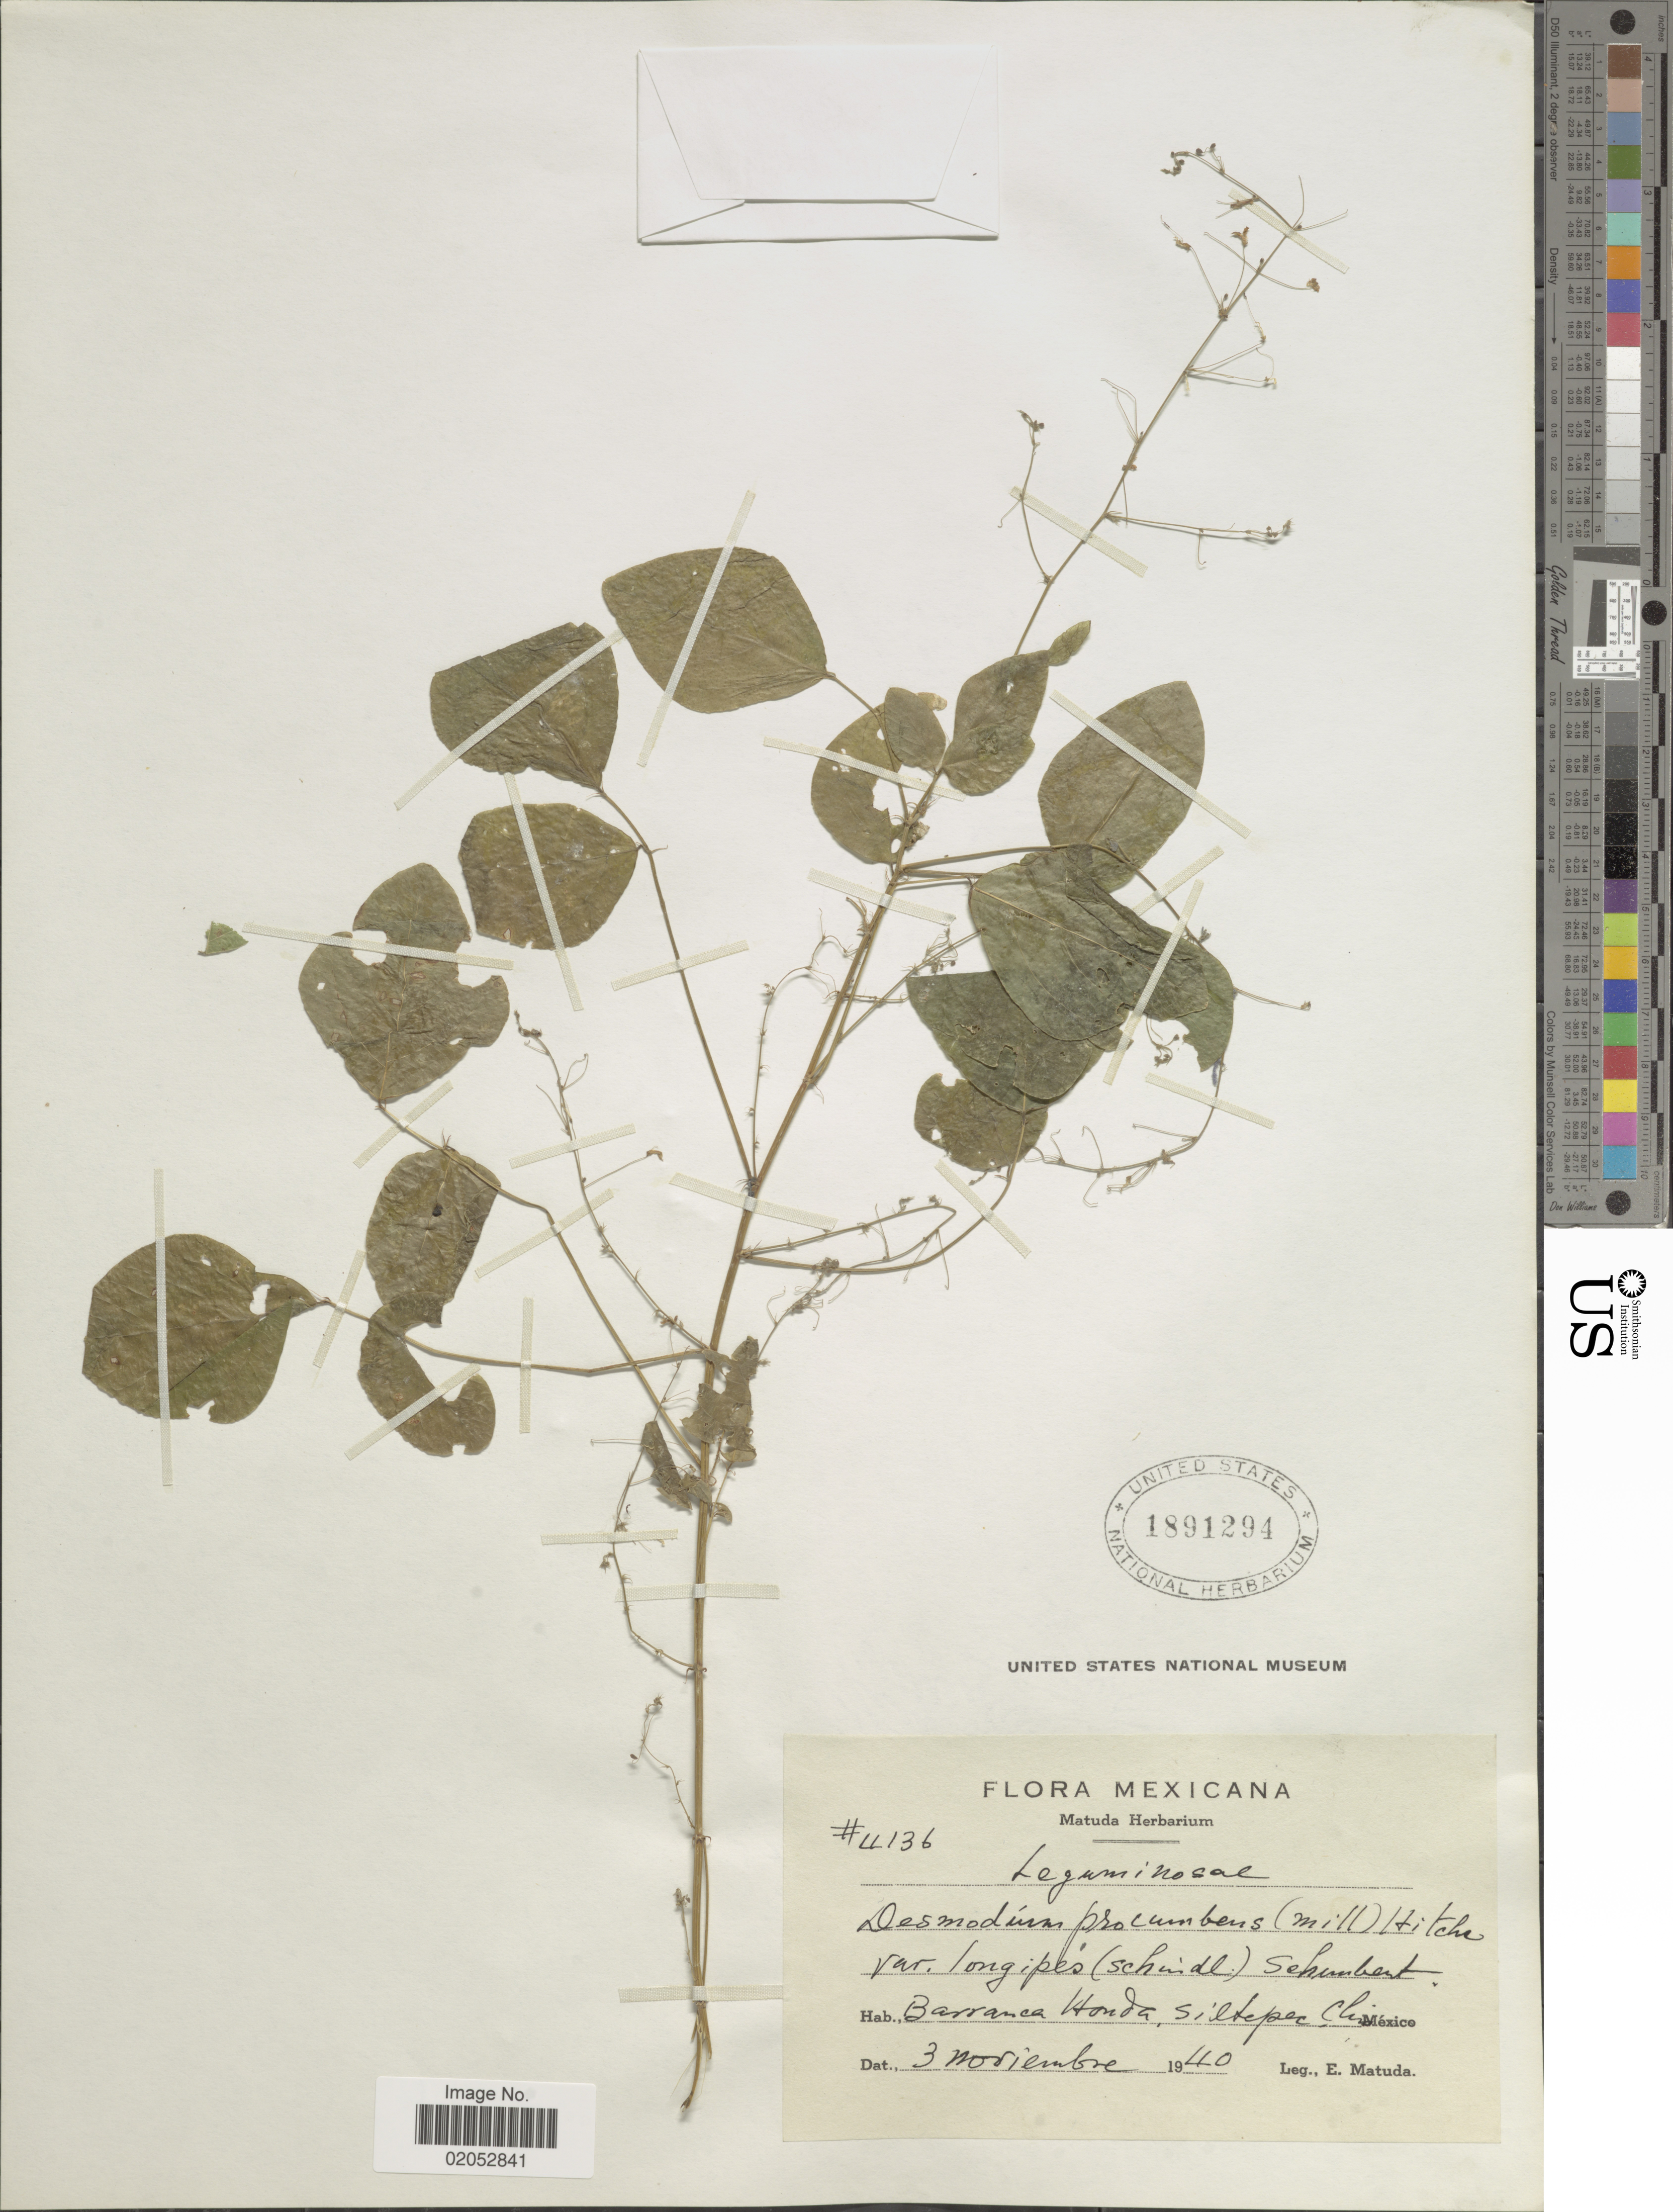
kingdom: Plantae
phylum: Tracheophyta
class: Magnoliopsida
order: Fabales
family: Fabaceae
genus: Desmodium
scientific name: Desmodium procumbens var. longipes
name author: (Schindl.) B.G. Schub.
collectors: E. Matuda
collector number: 4136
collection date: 1940-11-03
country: Mexico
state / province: Chiapas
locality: Barranca Honda, Siltepec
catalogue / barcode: US 1891294